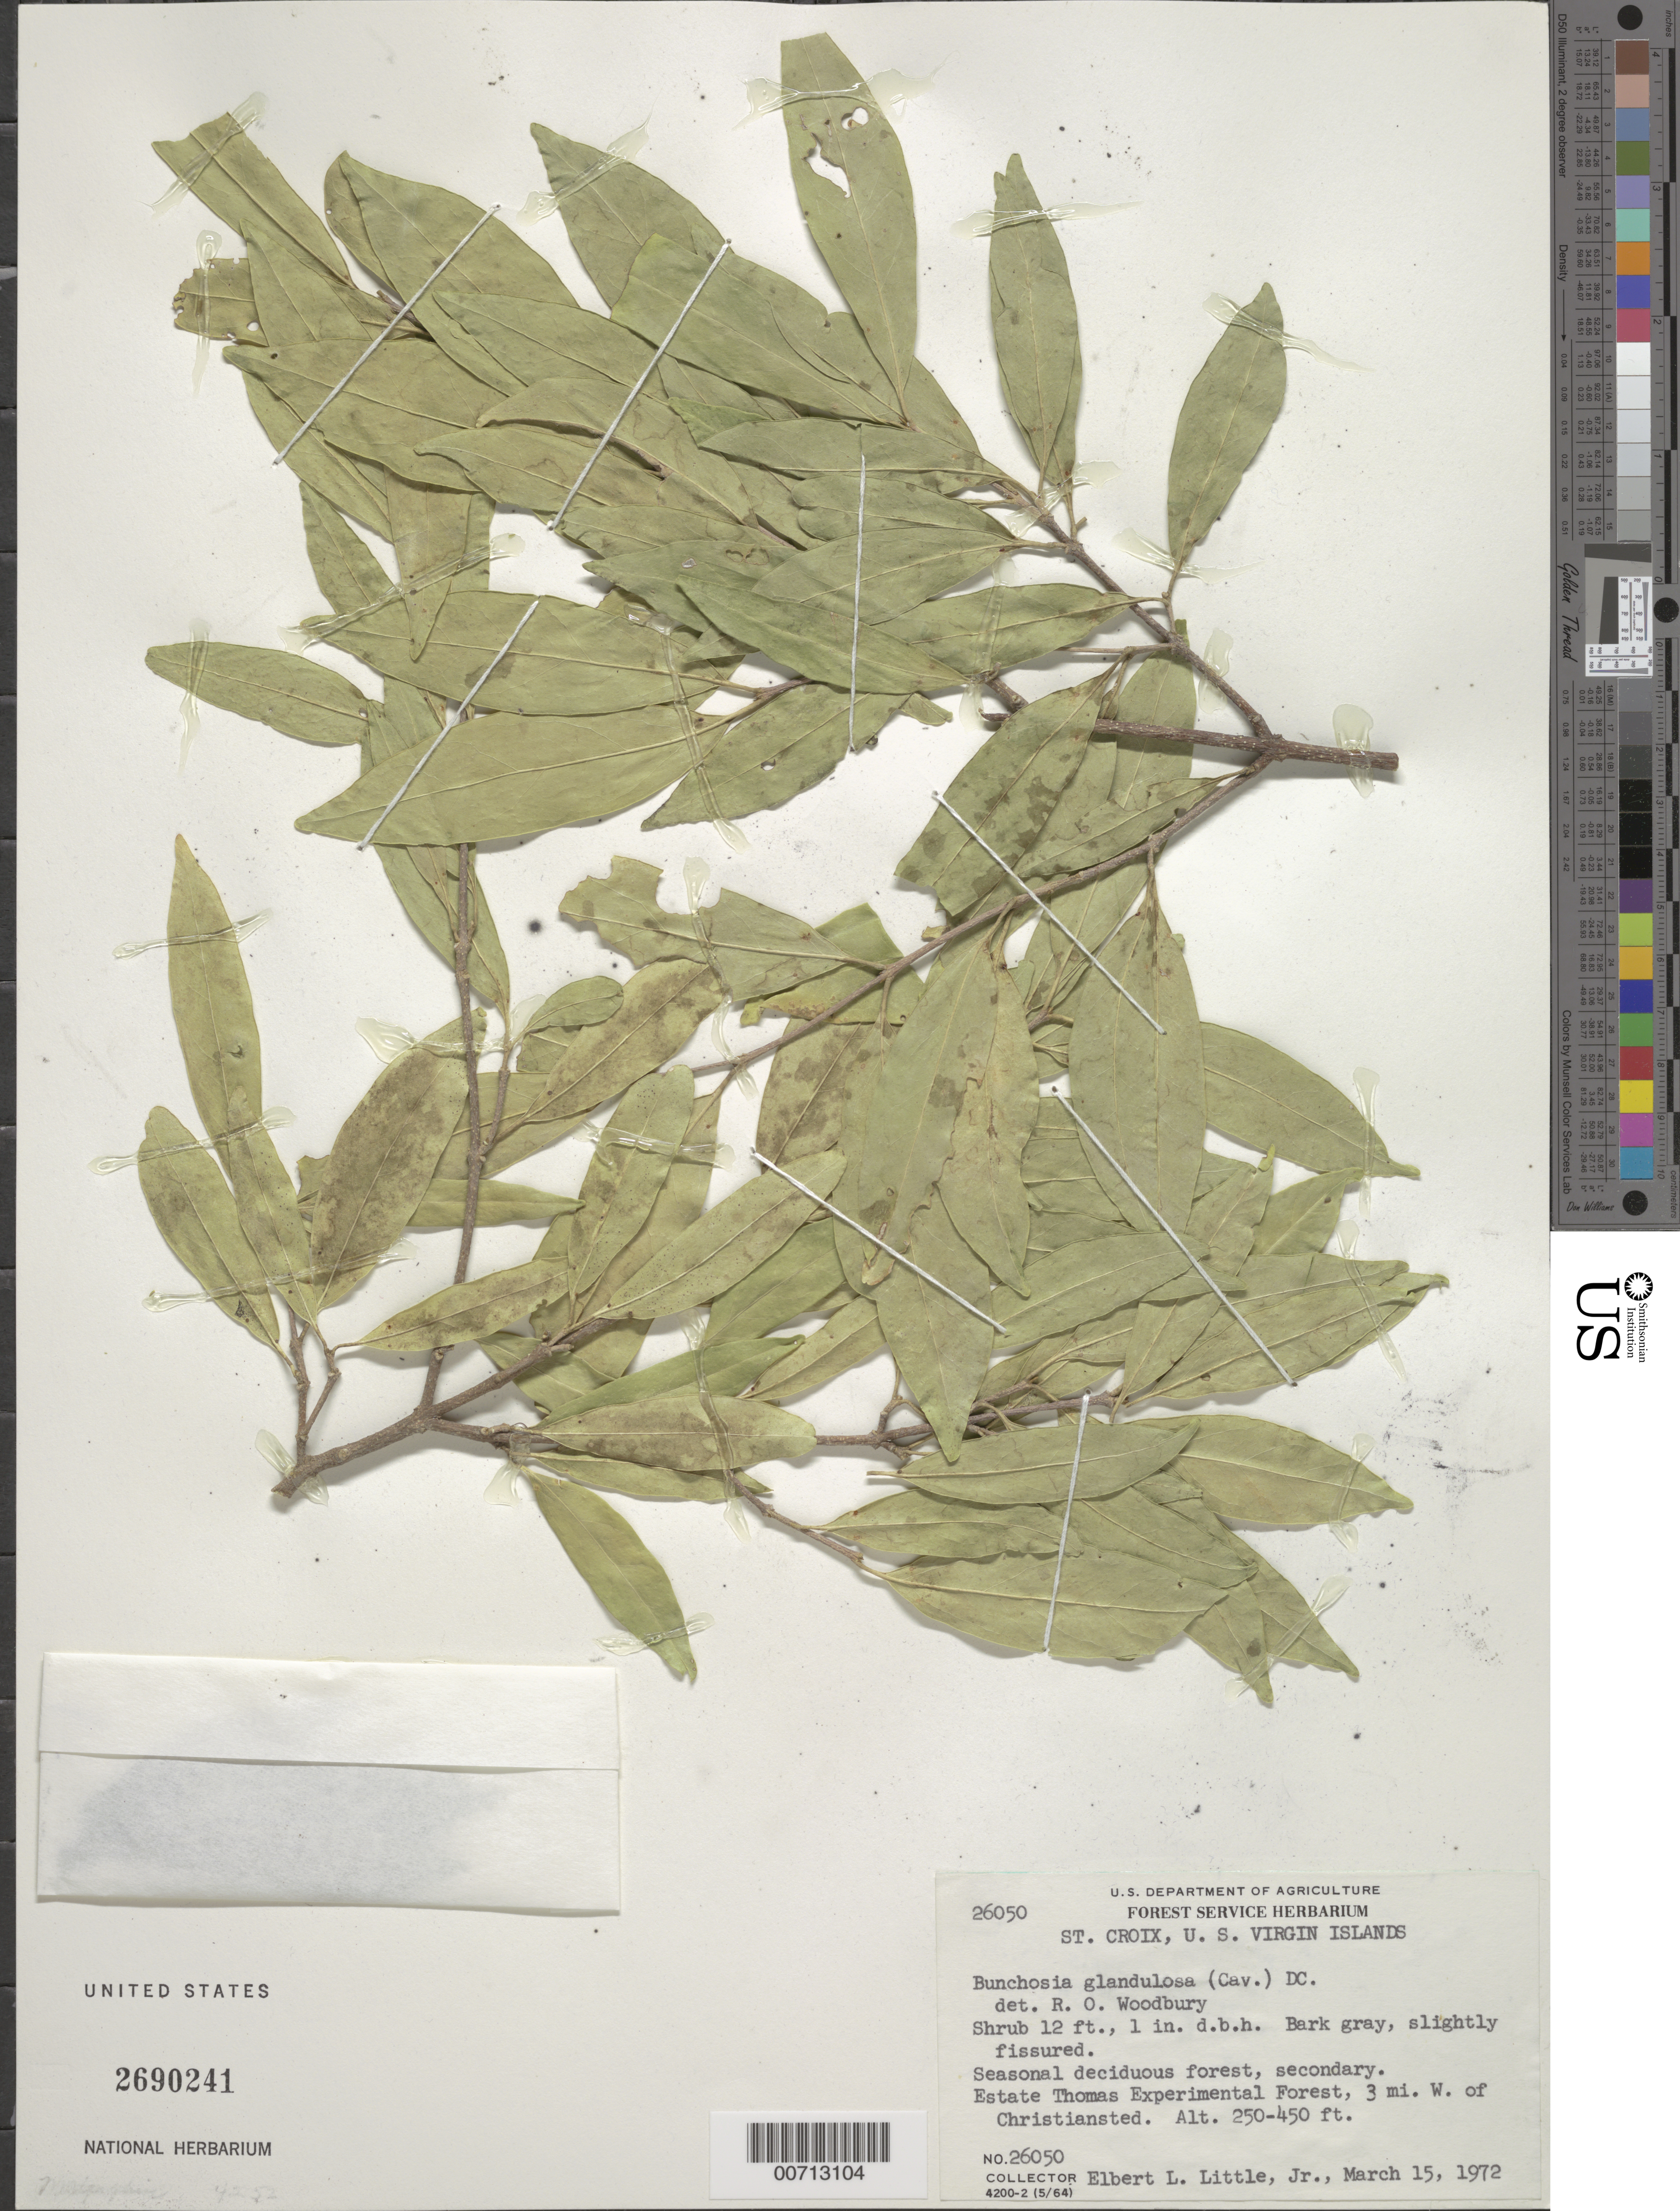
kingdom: Plantae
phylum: Tracheophyta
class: Magnoliopsida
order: Malpighiales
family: Malpighiaceae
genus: Bunchosia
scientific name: Bunchosia glandulosa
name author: (Cav.) Rich. ex Juss.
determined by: Woodbury, R. O.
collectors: E. L. Little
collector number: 26050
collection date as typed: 15 Mar 1972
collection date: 1972-03-15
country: U.S. Virgin Islands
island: St. Croix Island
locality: Estate Thomas Exp. Forest, 3 mi W of Christiansted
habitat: Seasonal deciduous forest, secondary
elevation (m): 76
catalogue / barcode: US 2690241